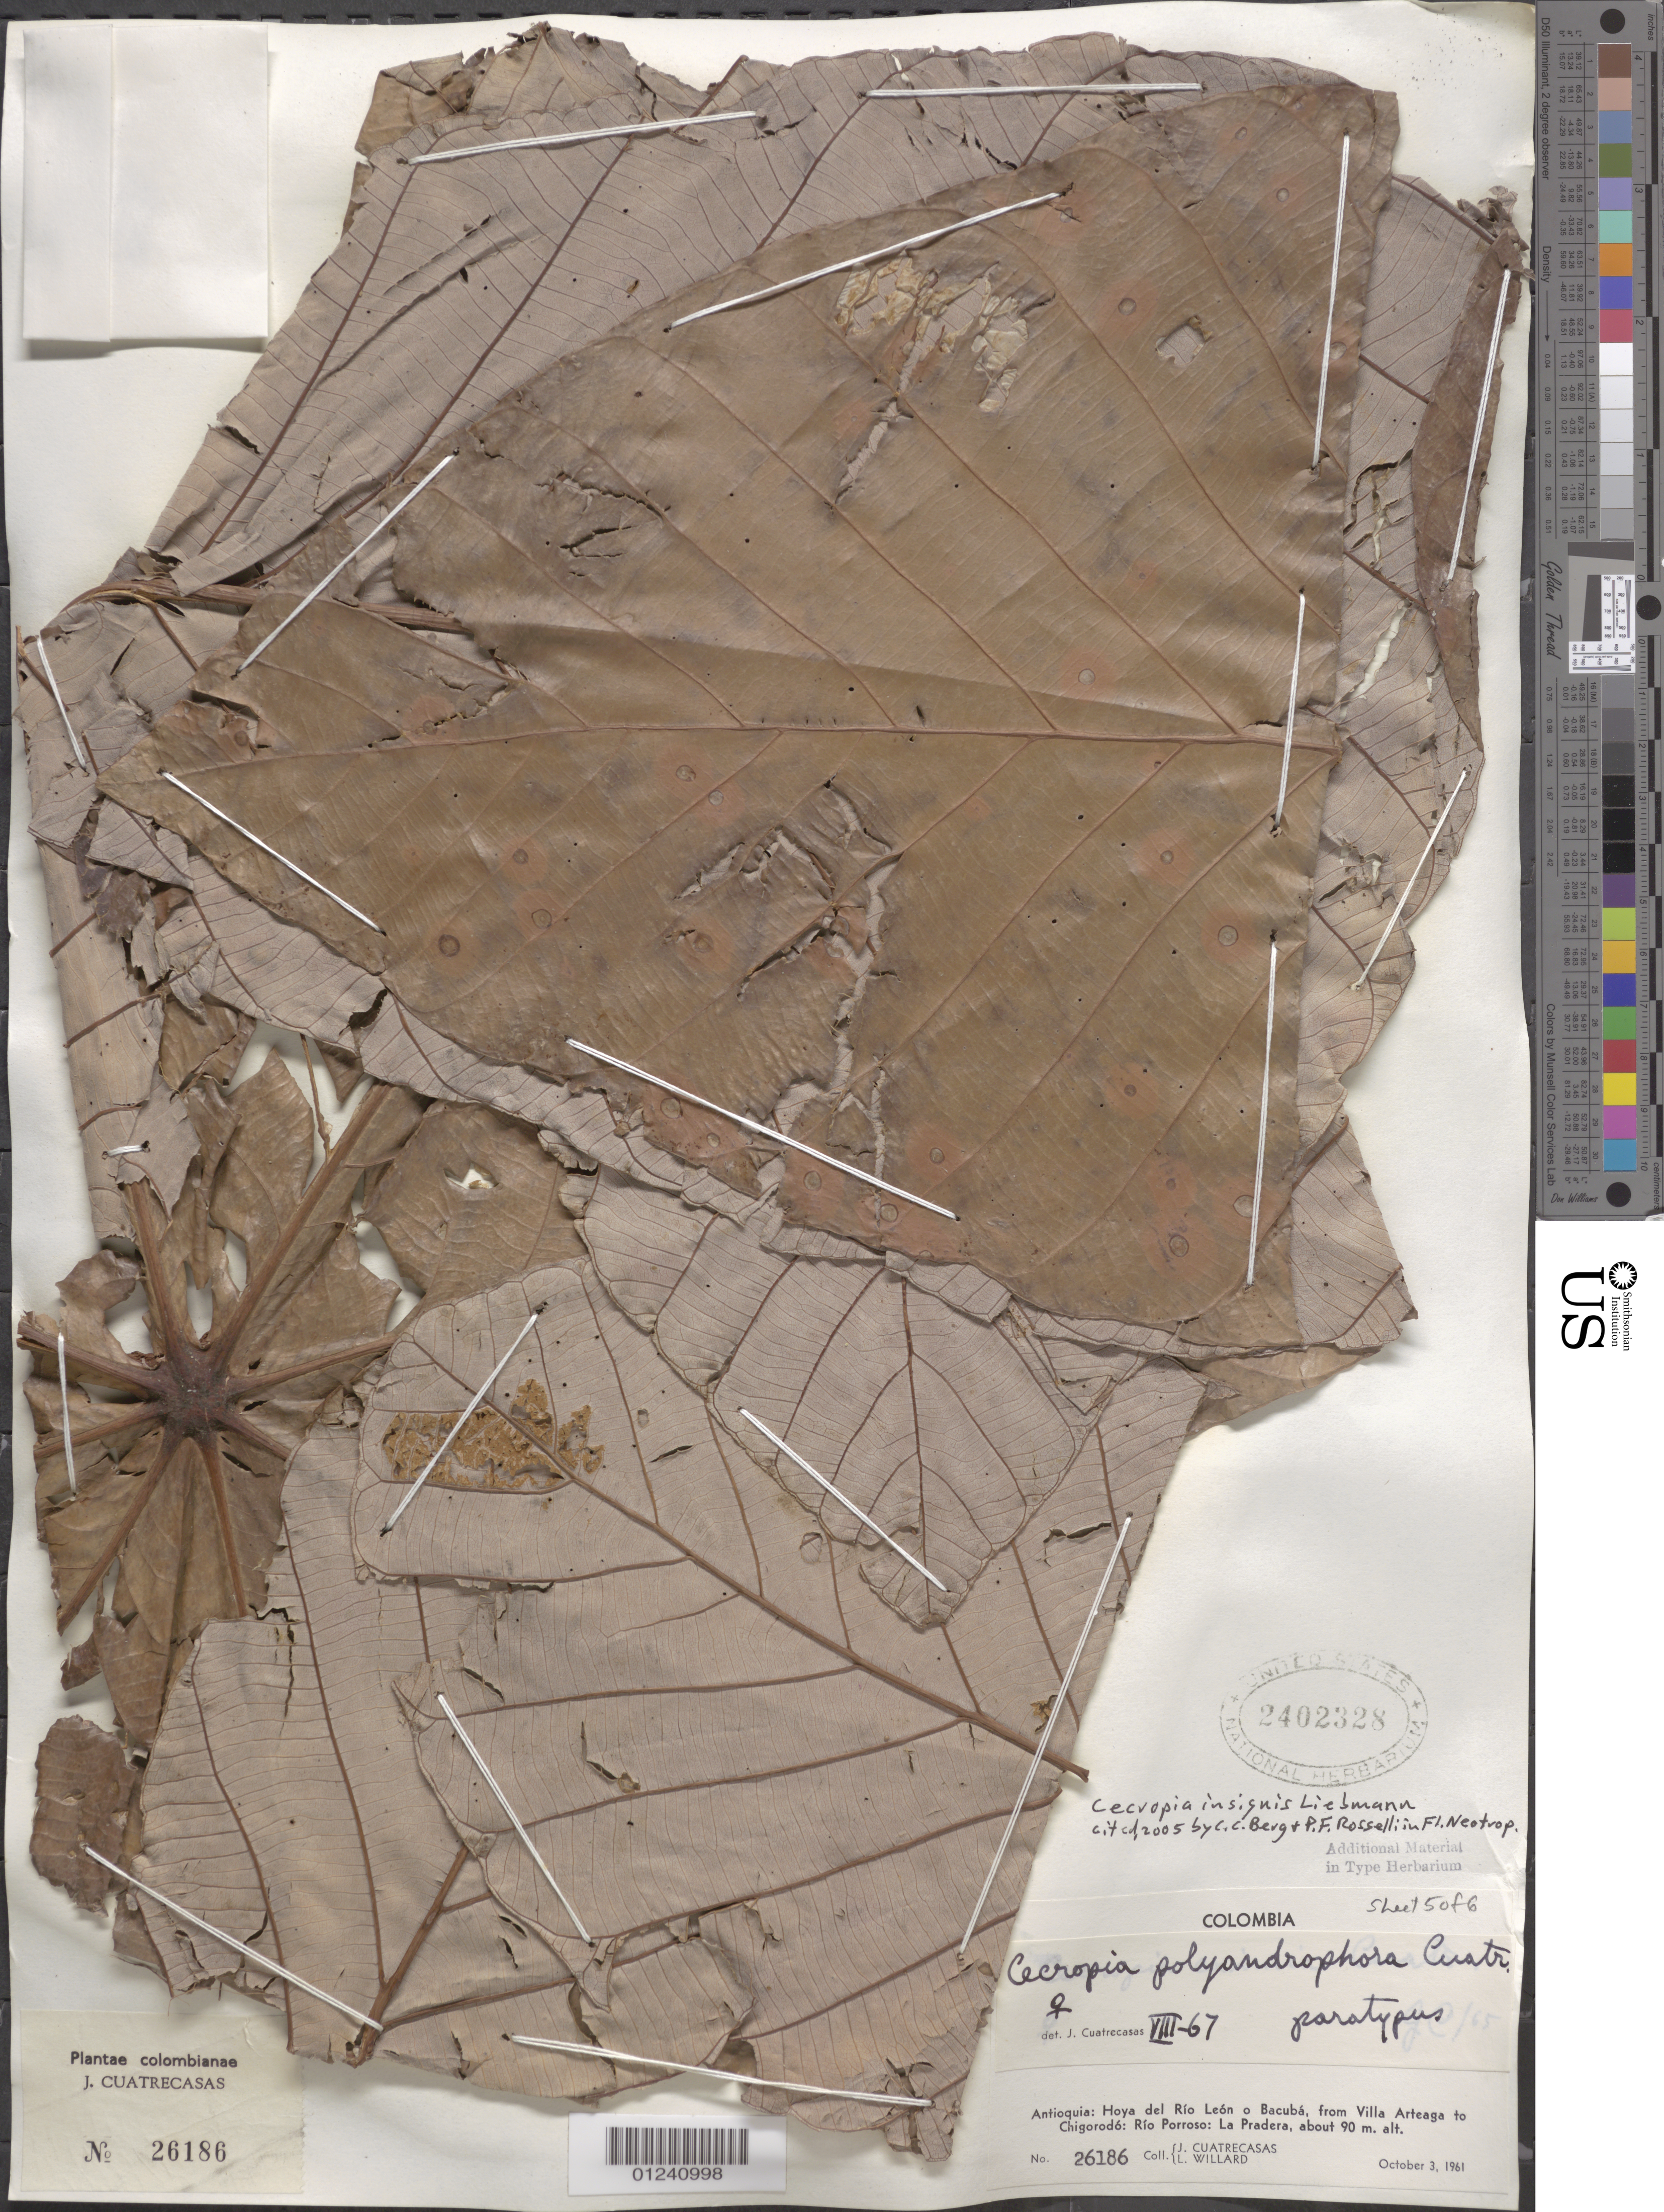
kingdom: Plantae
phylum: Tracheophyta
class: Magnoliopsida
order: Rosales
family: Urticaceae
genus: Cecropia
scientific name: Cecropia insignis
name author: Liebm.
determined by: Cuatrecasas, J.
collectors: J. Cuatrecasas & L. Willard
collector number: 26186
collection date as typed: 03 Oct 1961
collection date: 1961-10-03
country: Colombia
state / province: Antioquia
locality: Hoya del Río León o Bacubá, from Villa Arteaga to Chigordó: Río Porroso: La Pradera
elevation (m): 90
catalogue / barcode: US 2402328